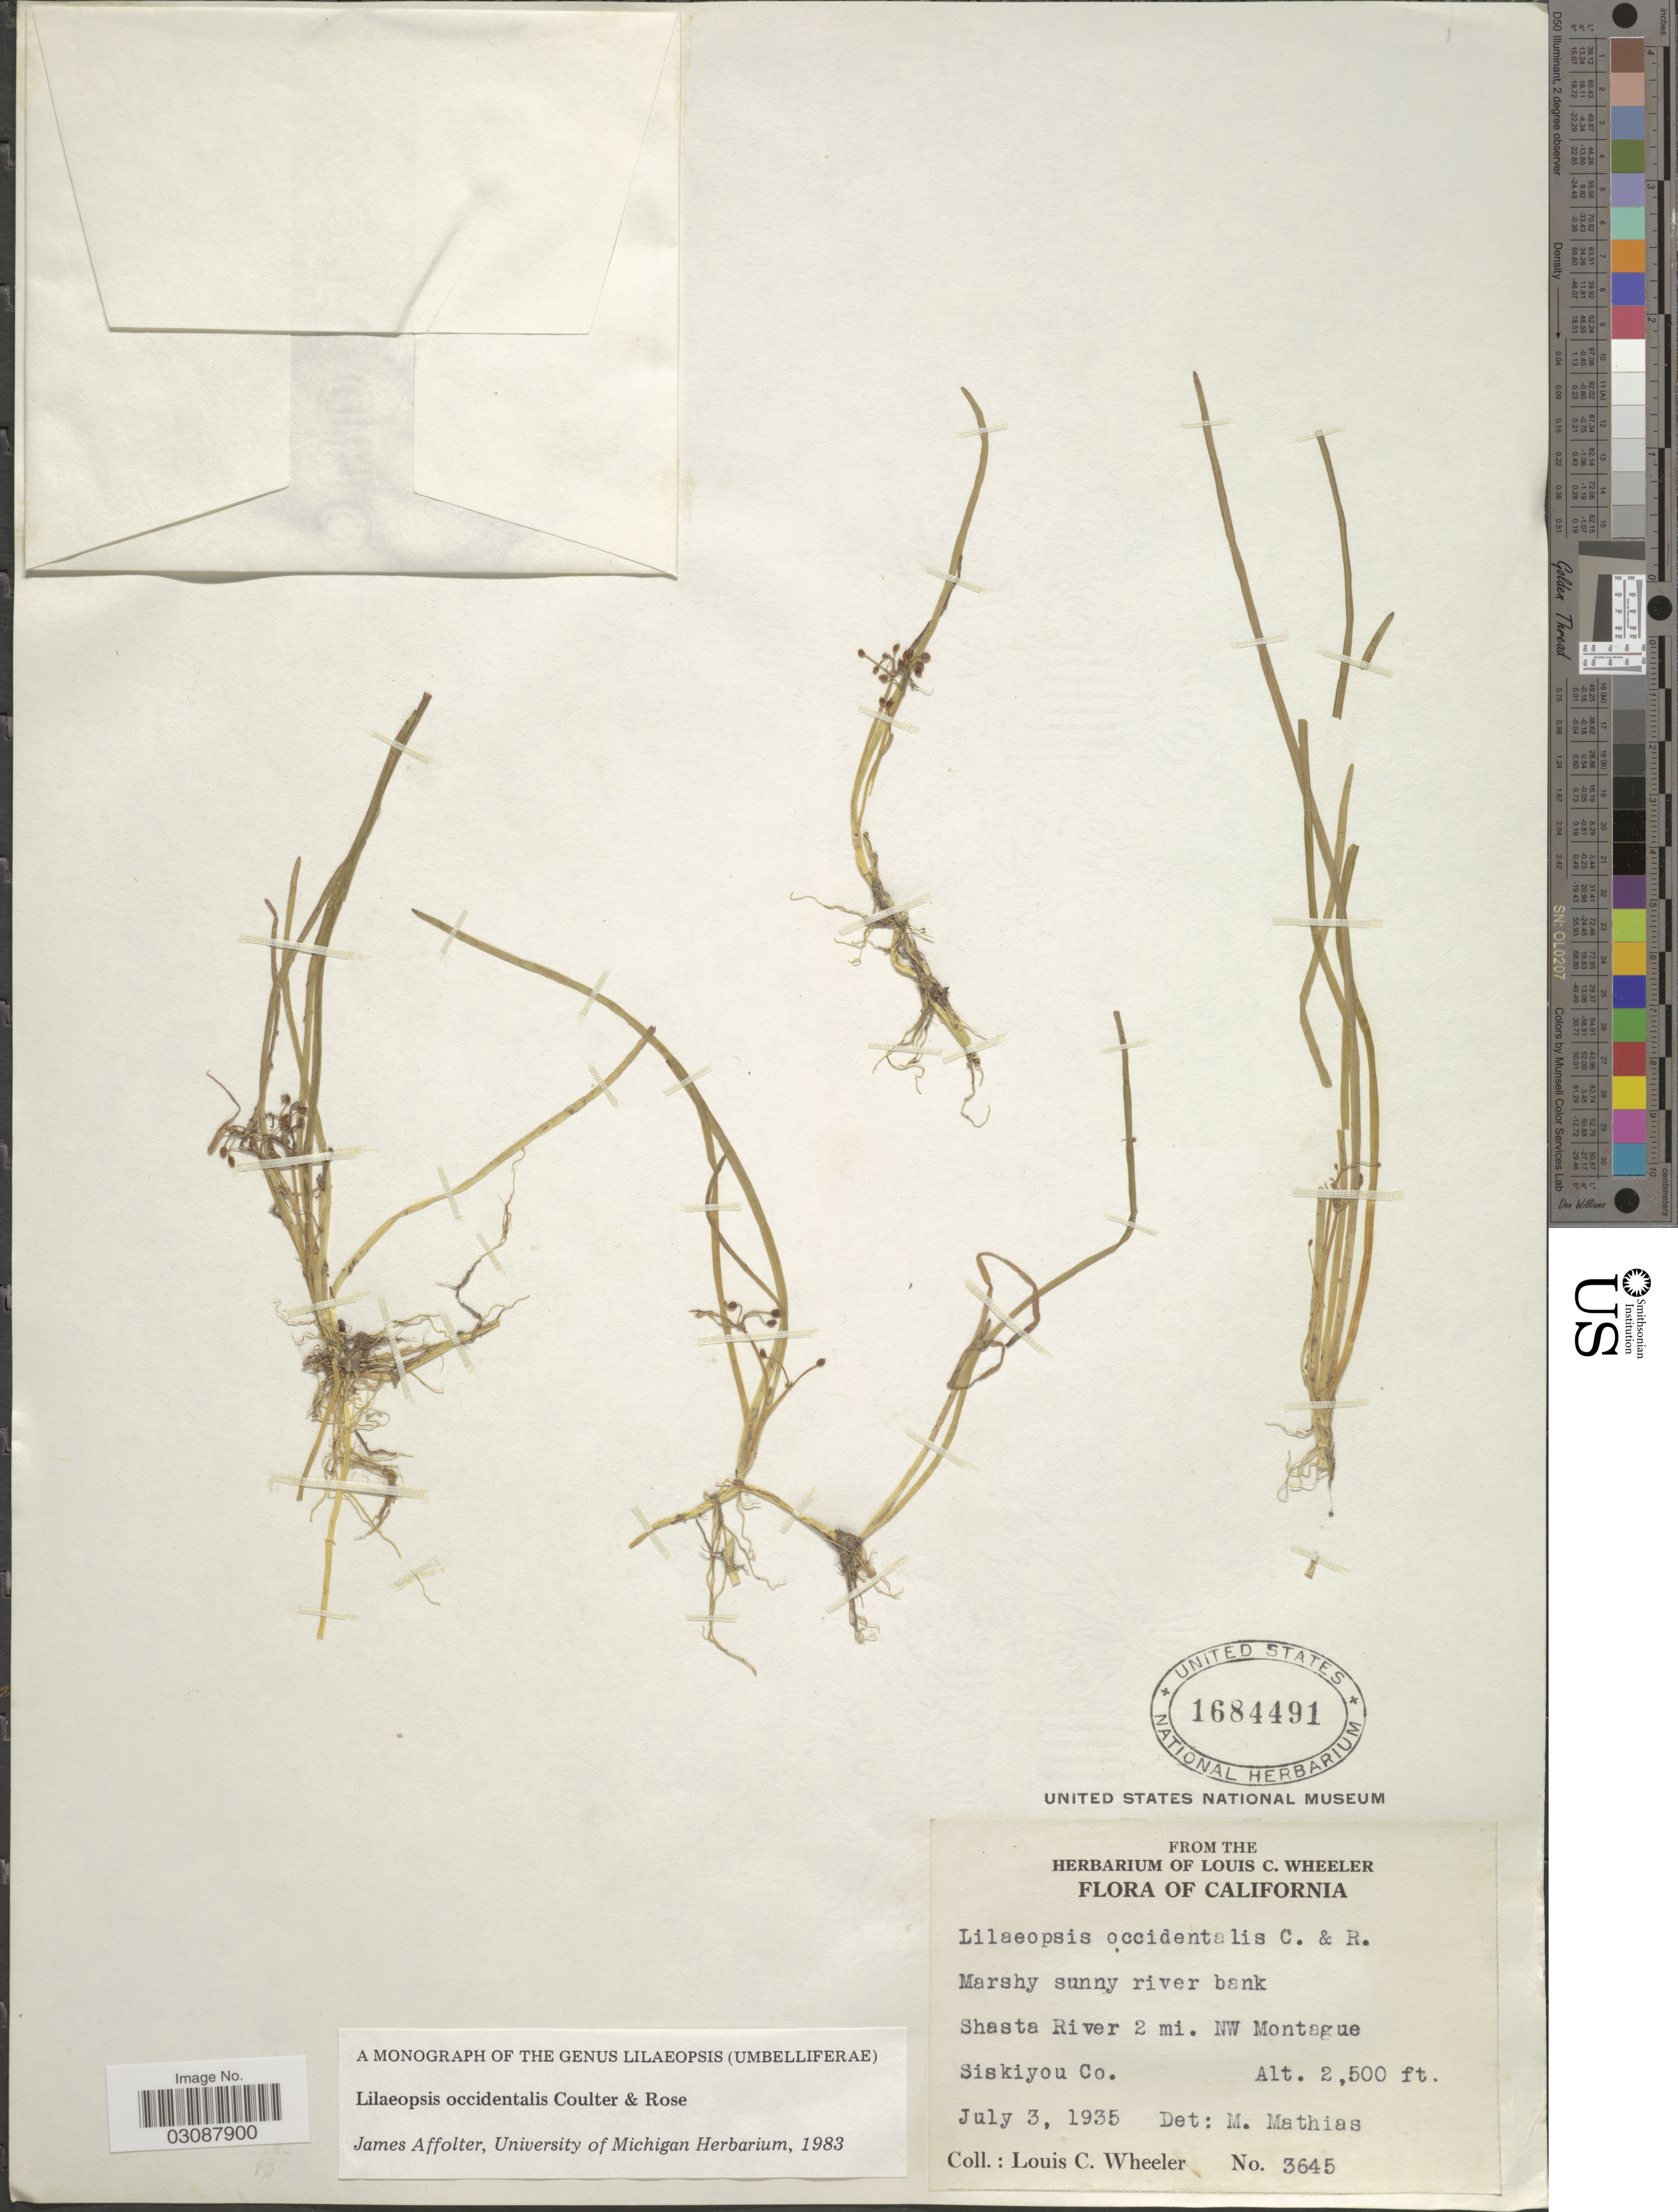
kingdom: Plantae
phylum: Tracheophyta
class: Magnoliopsida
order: Apiales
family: Apiaceae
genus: Lilaeopsis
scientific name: Lilaeopsis occidentalis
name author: J.M. Coult. & Rose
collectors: L. C. Wheeler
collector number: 3645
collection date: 1935-07-03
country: United States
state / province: California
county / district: Siskiyou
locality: Shasta River 2 mi. NW Montague. Siskiyou Co.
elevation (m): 762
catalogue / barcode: US 1684491